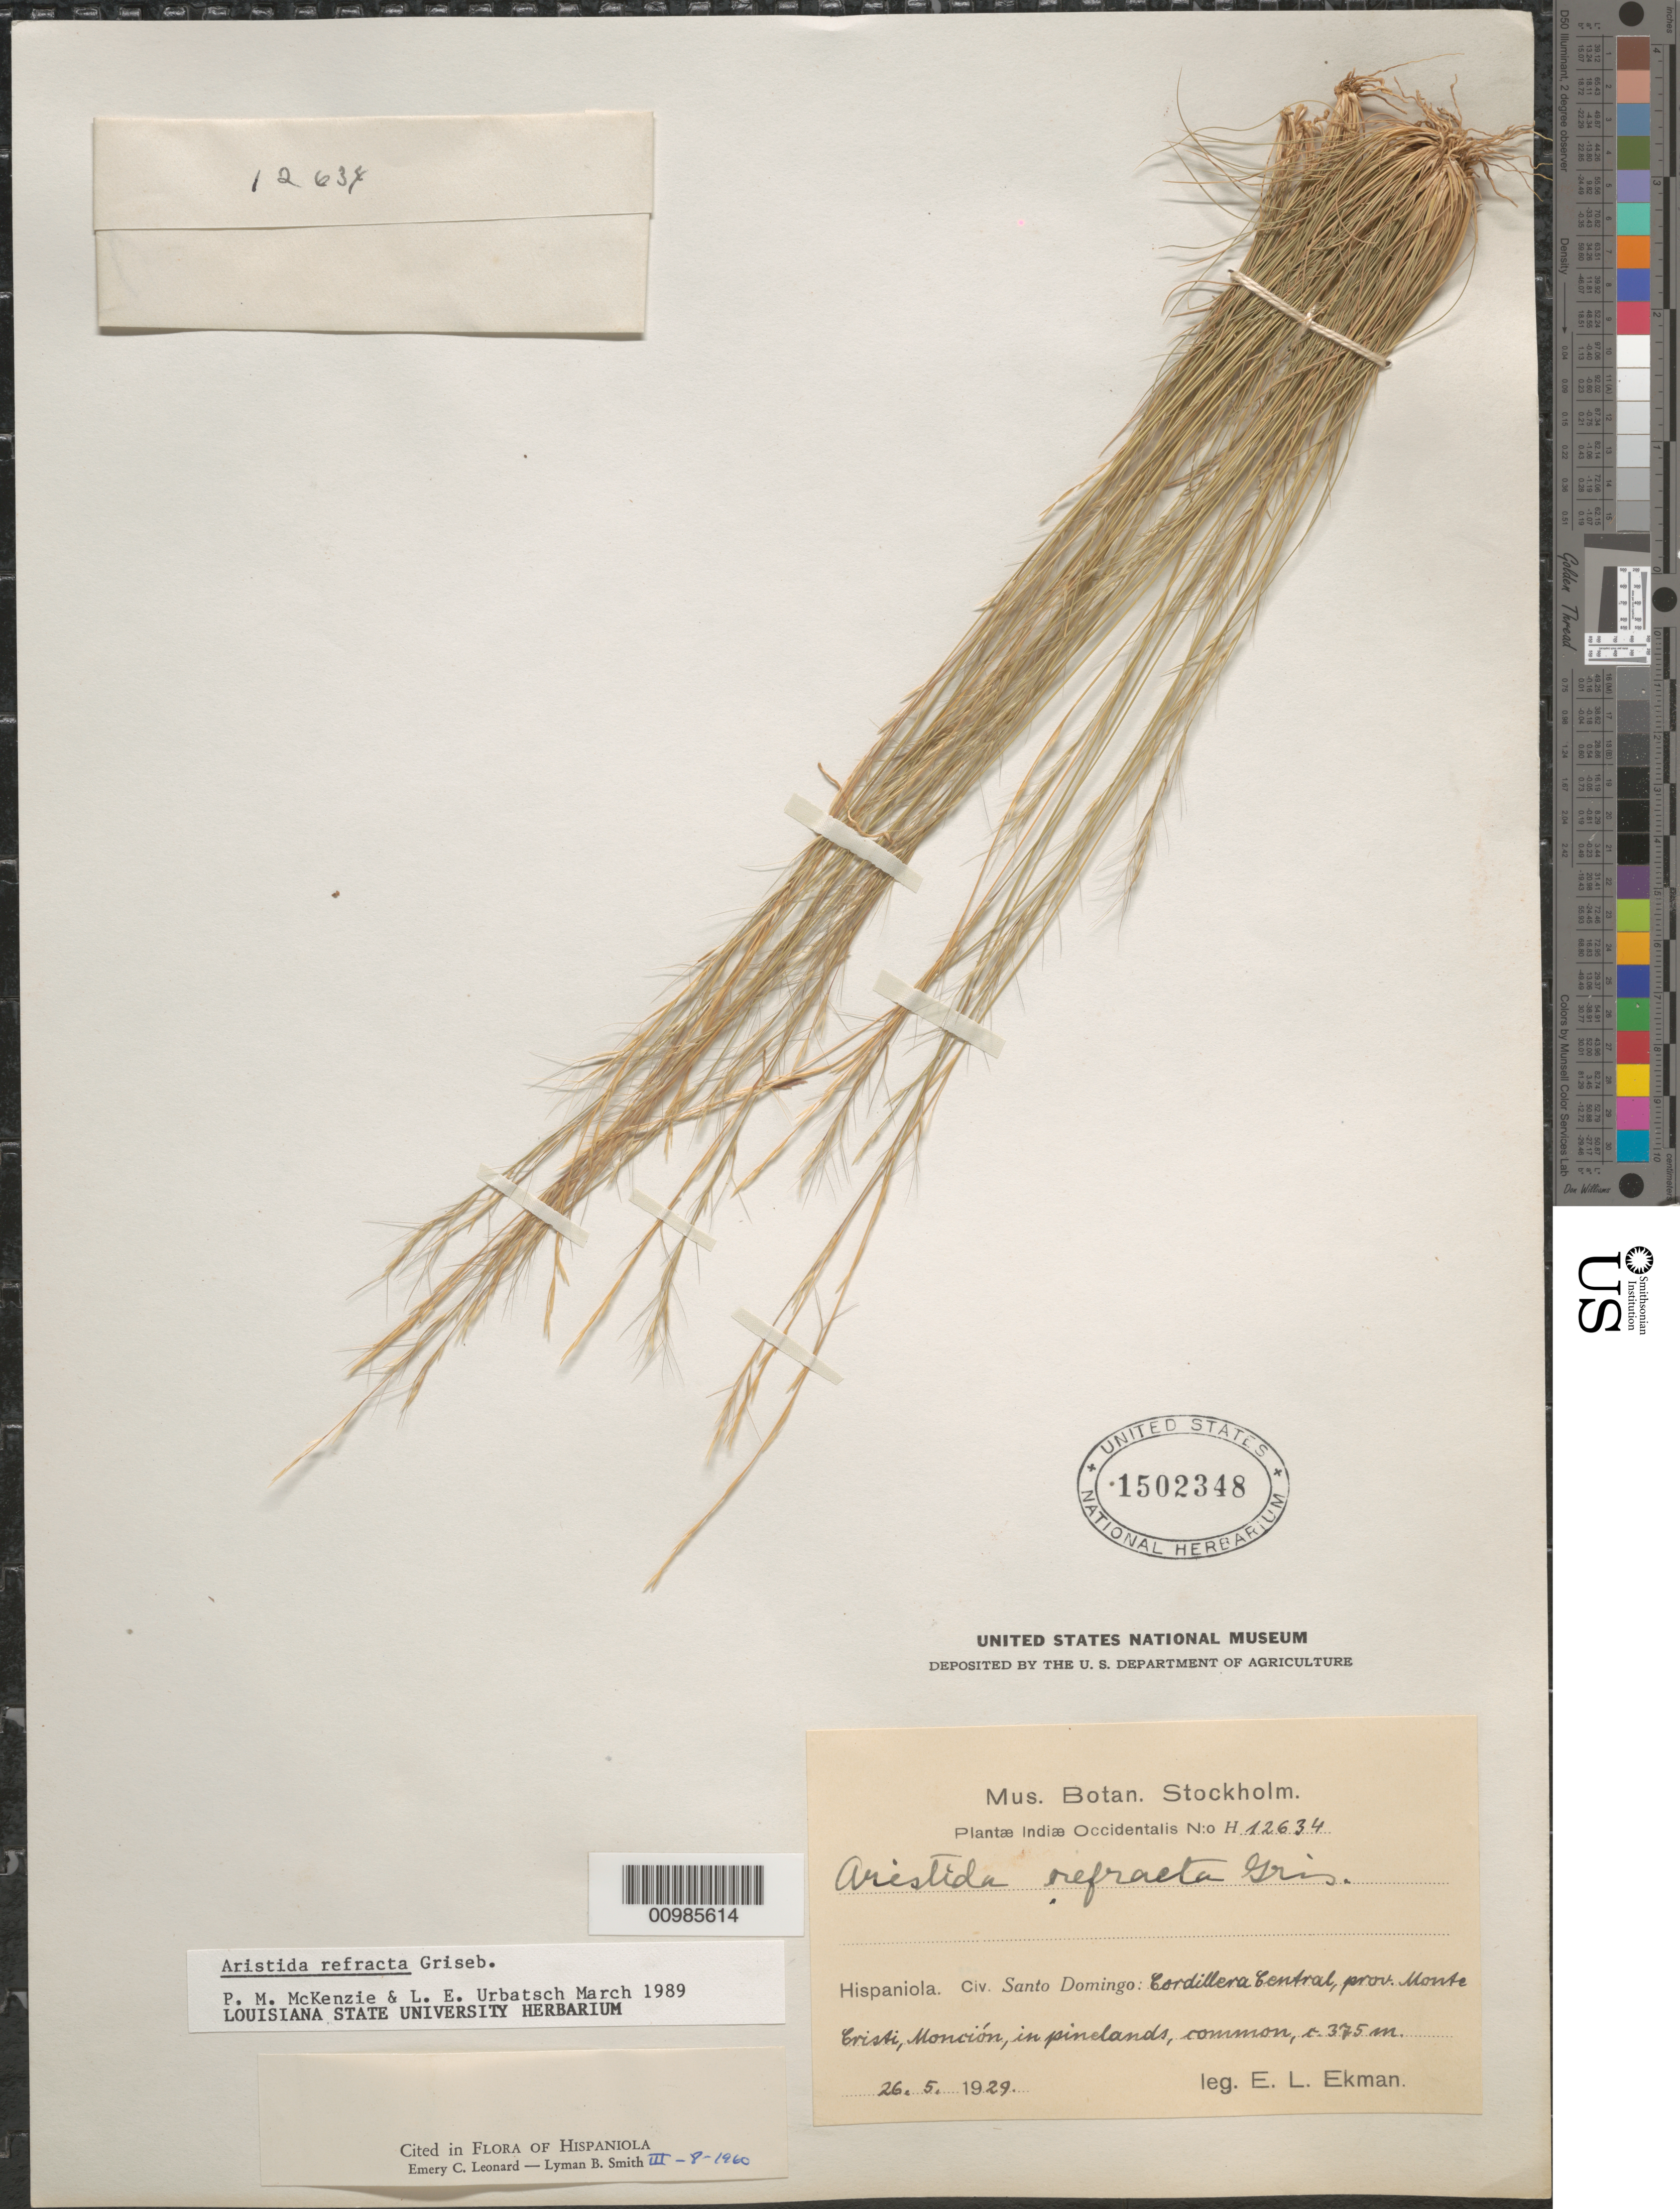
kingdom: Plantae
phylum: Tracheophyta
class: Liliopsida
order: Poales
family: Poaceae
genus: Aristida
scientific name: Aristida refracta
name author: Griseb.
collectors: E. L. Ekman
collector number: H 12634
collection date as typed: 26 May 1929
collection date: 1929-05-26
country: Dominican Republic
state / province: Monte Cristi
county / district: Monción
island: Hispaniola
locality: Cordillera Central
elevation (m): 375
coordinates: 0 N, 0 E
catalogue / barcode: US 1502348